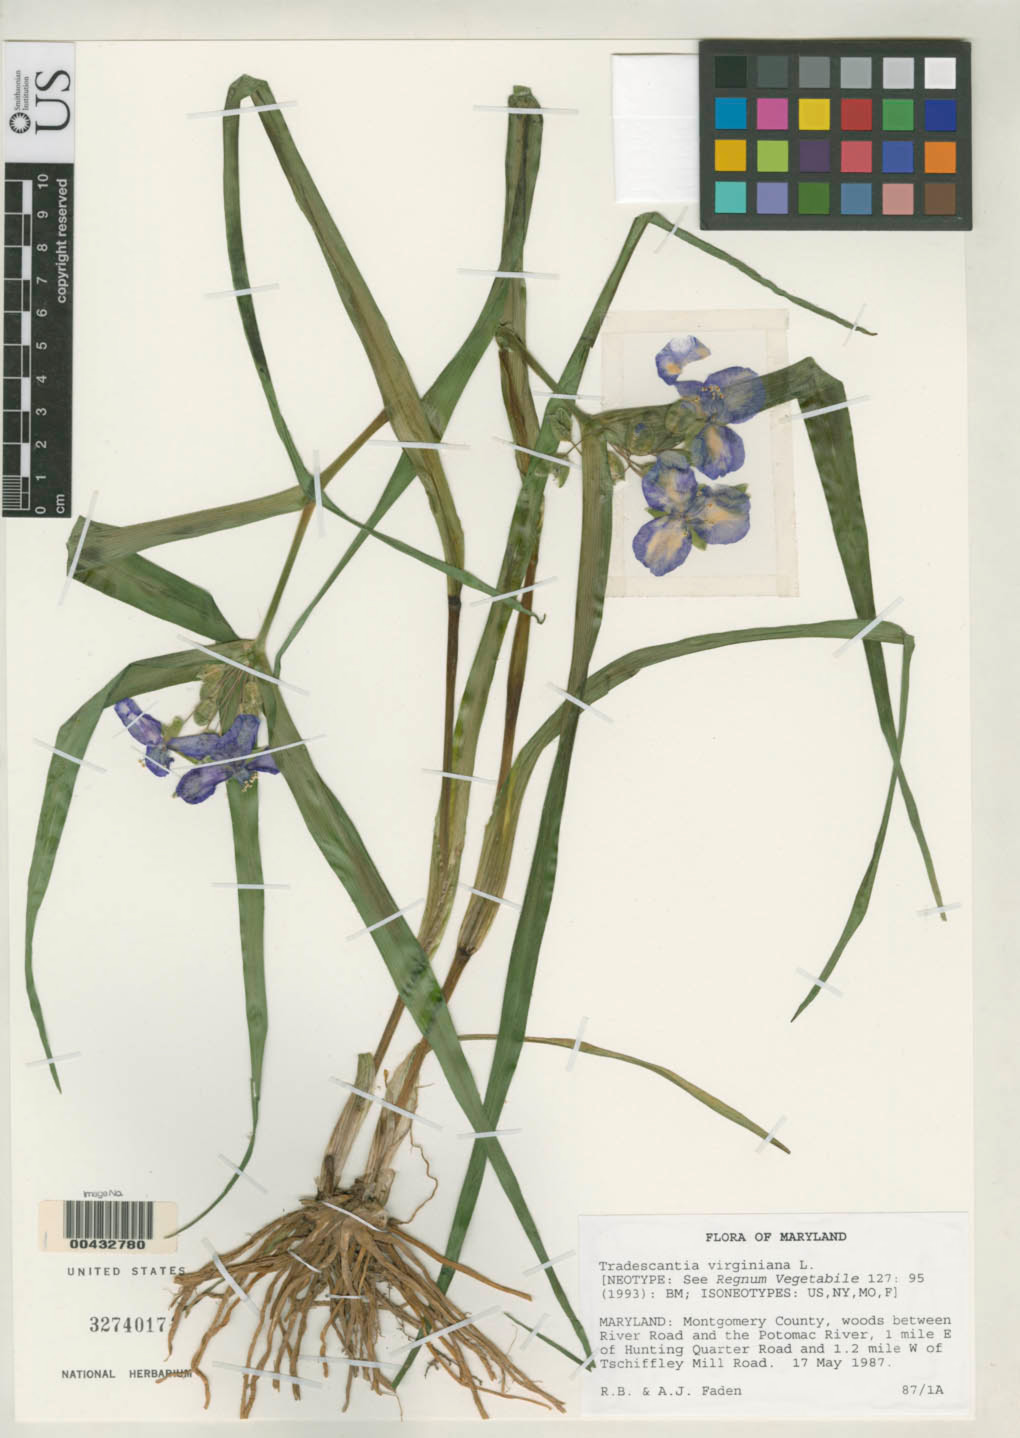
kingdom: Plantae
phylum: Tracheophyta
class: Liliopsida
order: Commelinales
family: Commelinaceae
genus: Tradescantia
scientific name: Tradescantia virginiana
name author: L.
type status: Isoneotype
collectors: R. B. Faden & A. J. Faden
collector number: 87/1 a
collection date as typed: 17 May 1987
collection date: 1987-05-17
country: United States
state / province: Maryland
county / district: Montgomery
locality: Between River Road & Potomac River, 1 mi E of Hunting Quarter Road & 1.2 mi W of Tschiffley Mill road.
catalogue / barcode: US 3274017